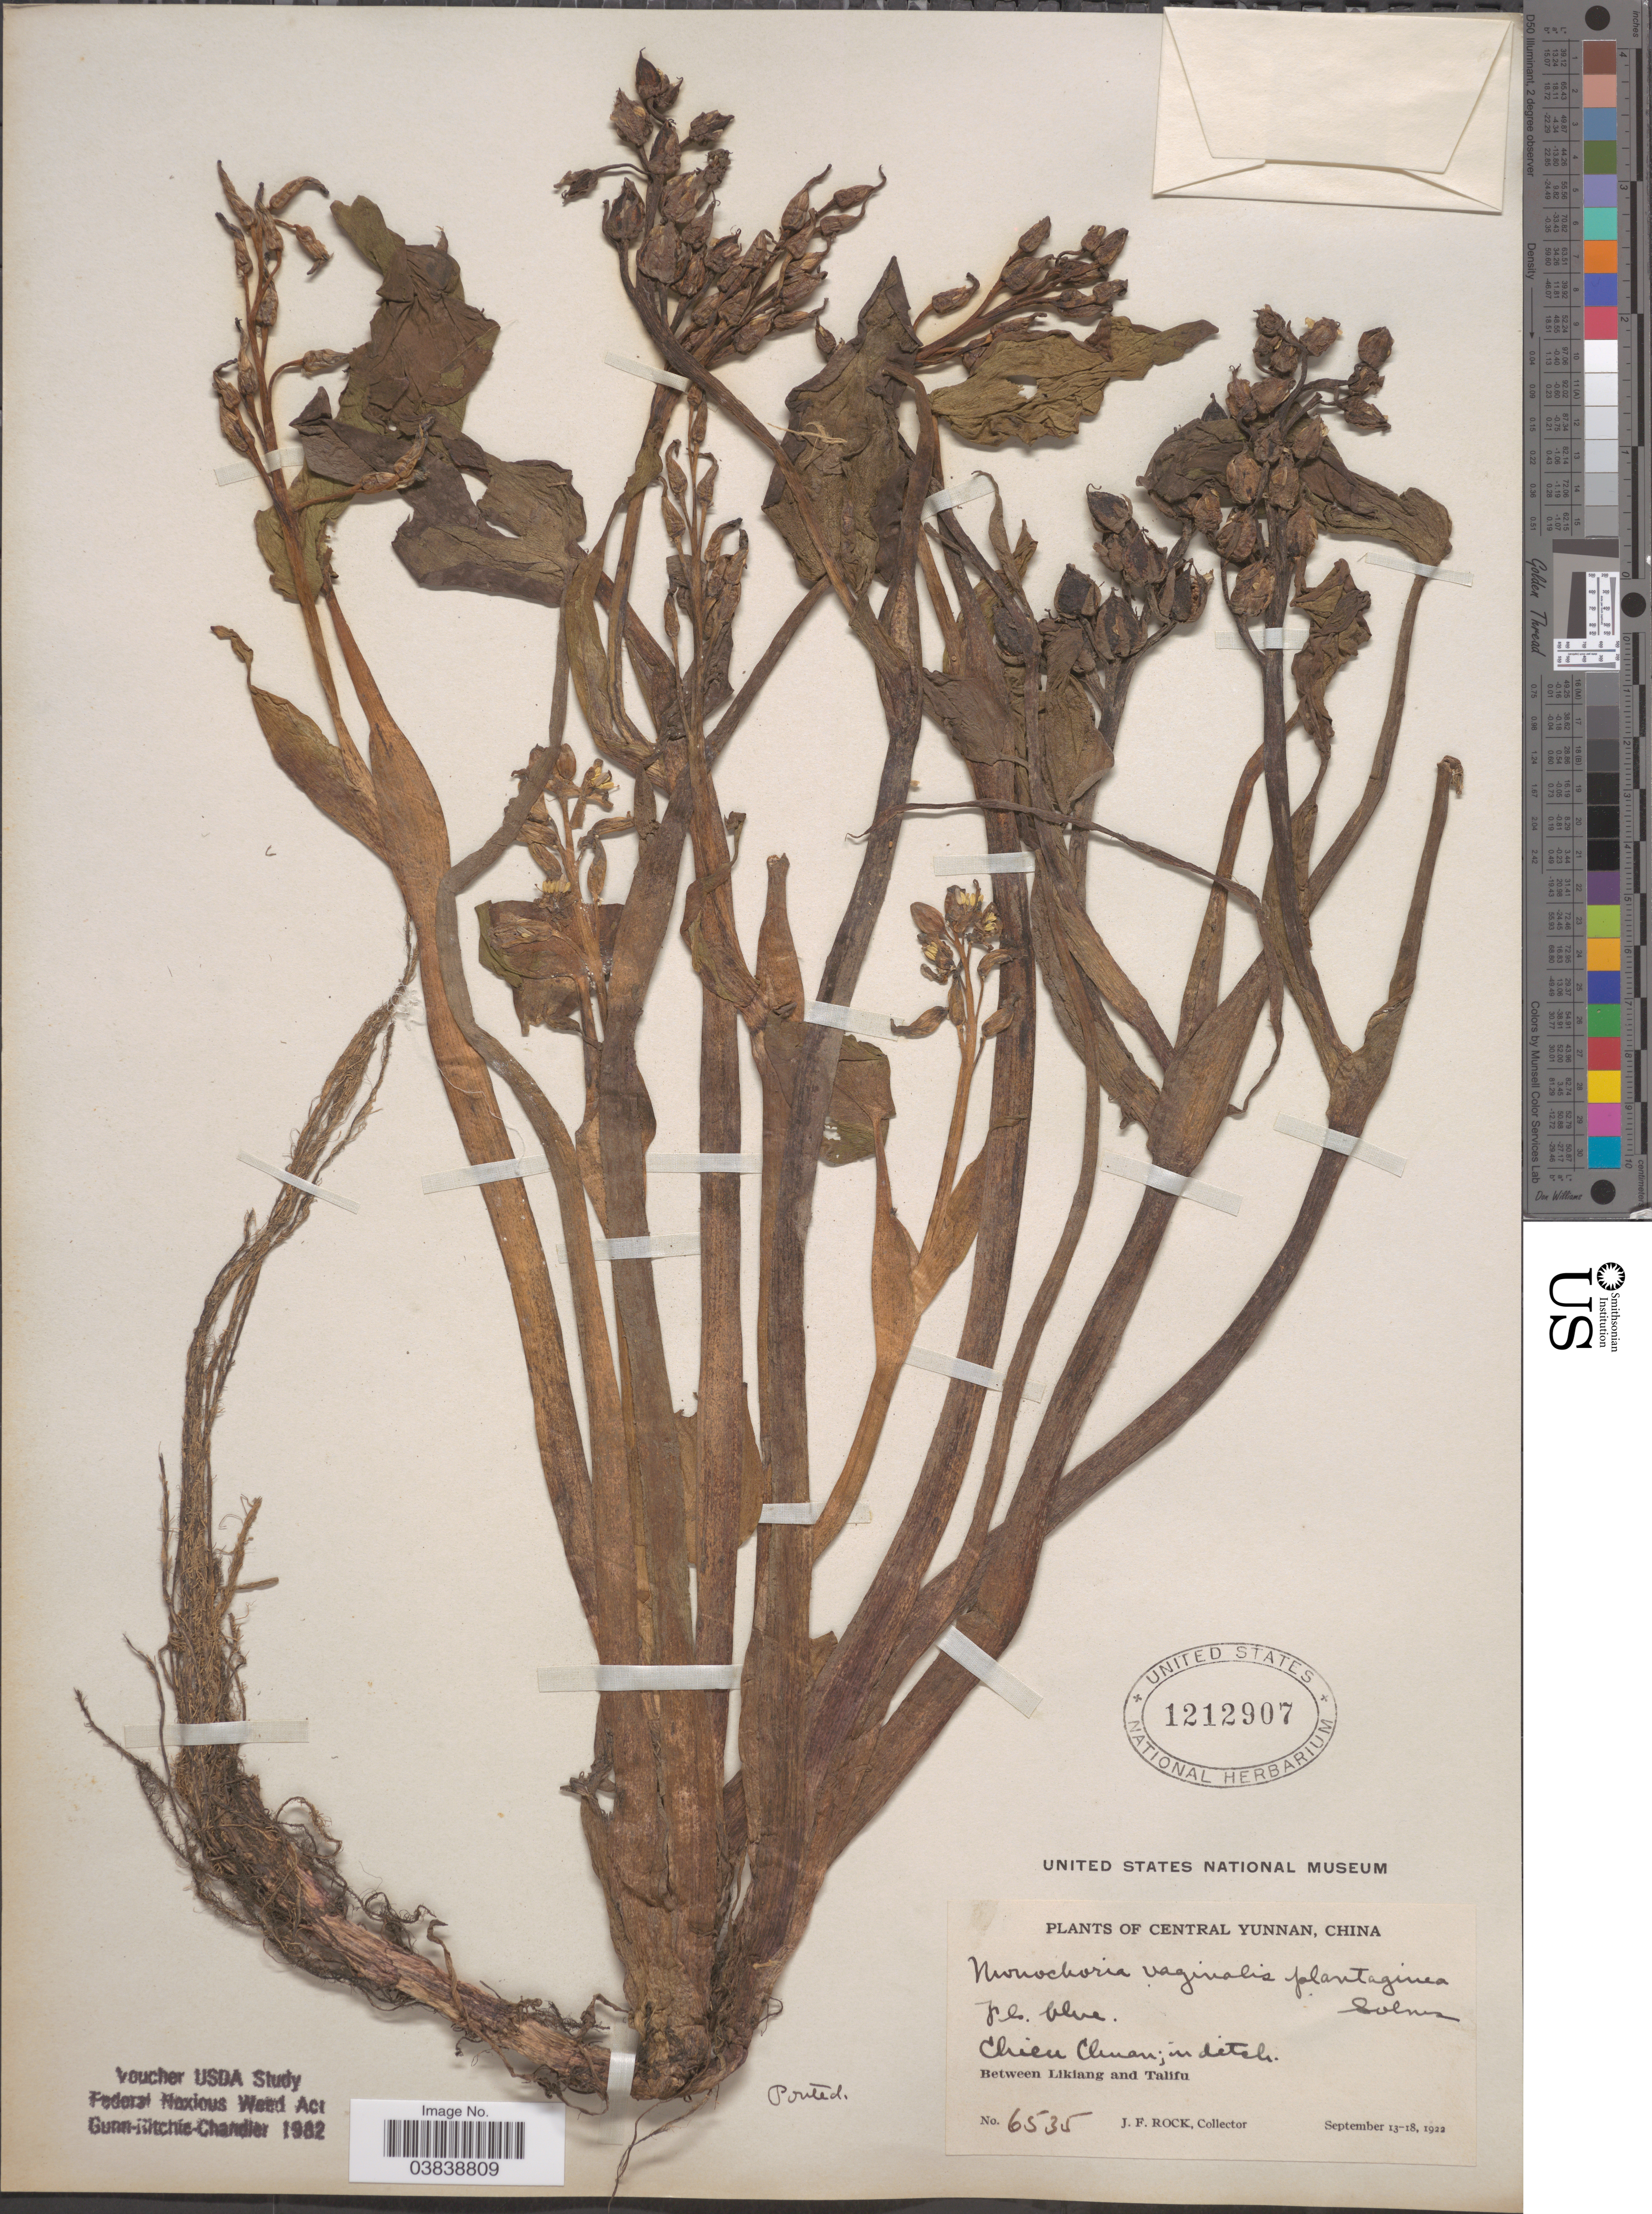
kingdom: Plantae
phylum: Tracheophyta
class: Liliopsida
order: Commelinales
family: Pontederiaceae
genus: Monochoria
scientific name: Monochoria vaginalis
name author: (Burm. f.) C. Presl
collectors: J. Rock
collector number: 6535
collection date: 1922-09-13/1922-09-18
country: China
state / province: Yunnan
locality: Central Yunnan. Chien Chuan, Between Likiang and Talifu.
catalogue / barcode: US 1212907